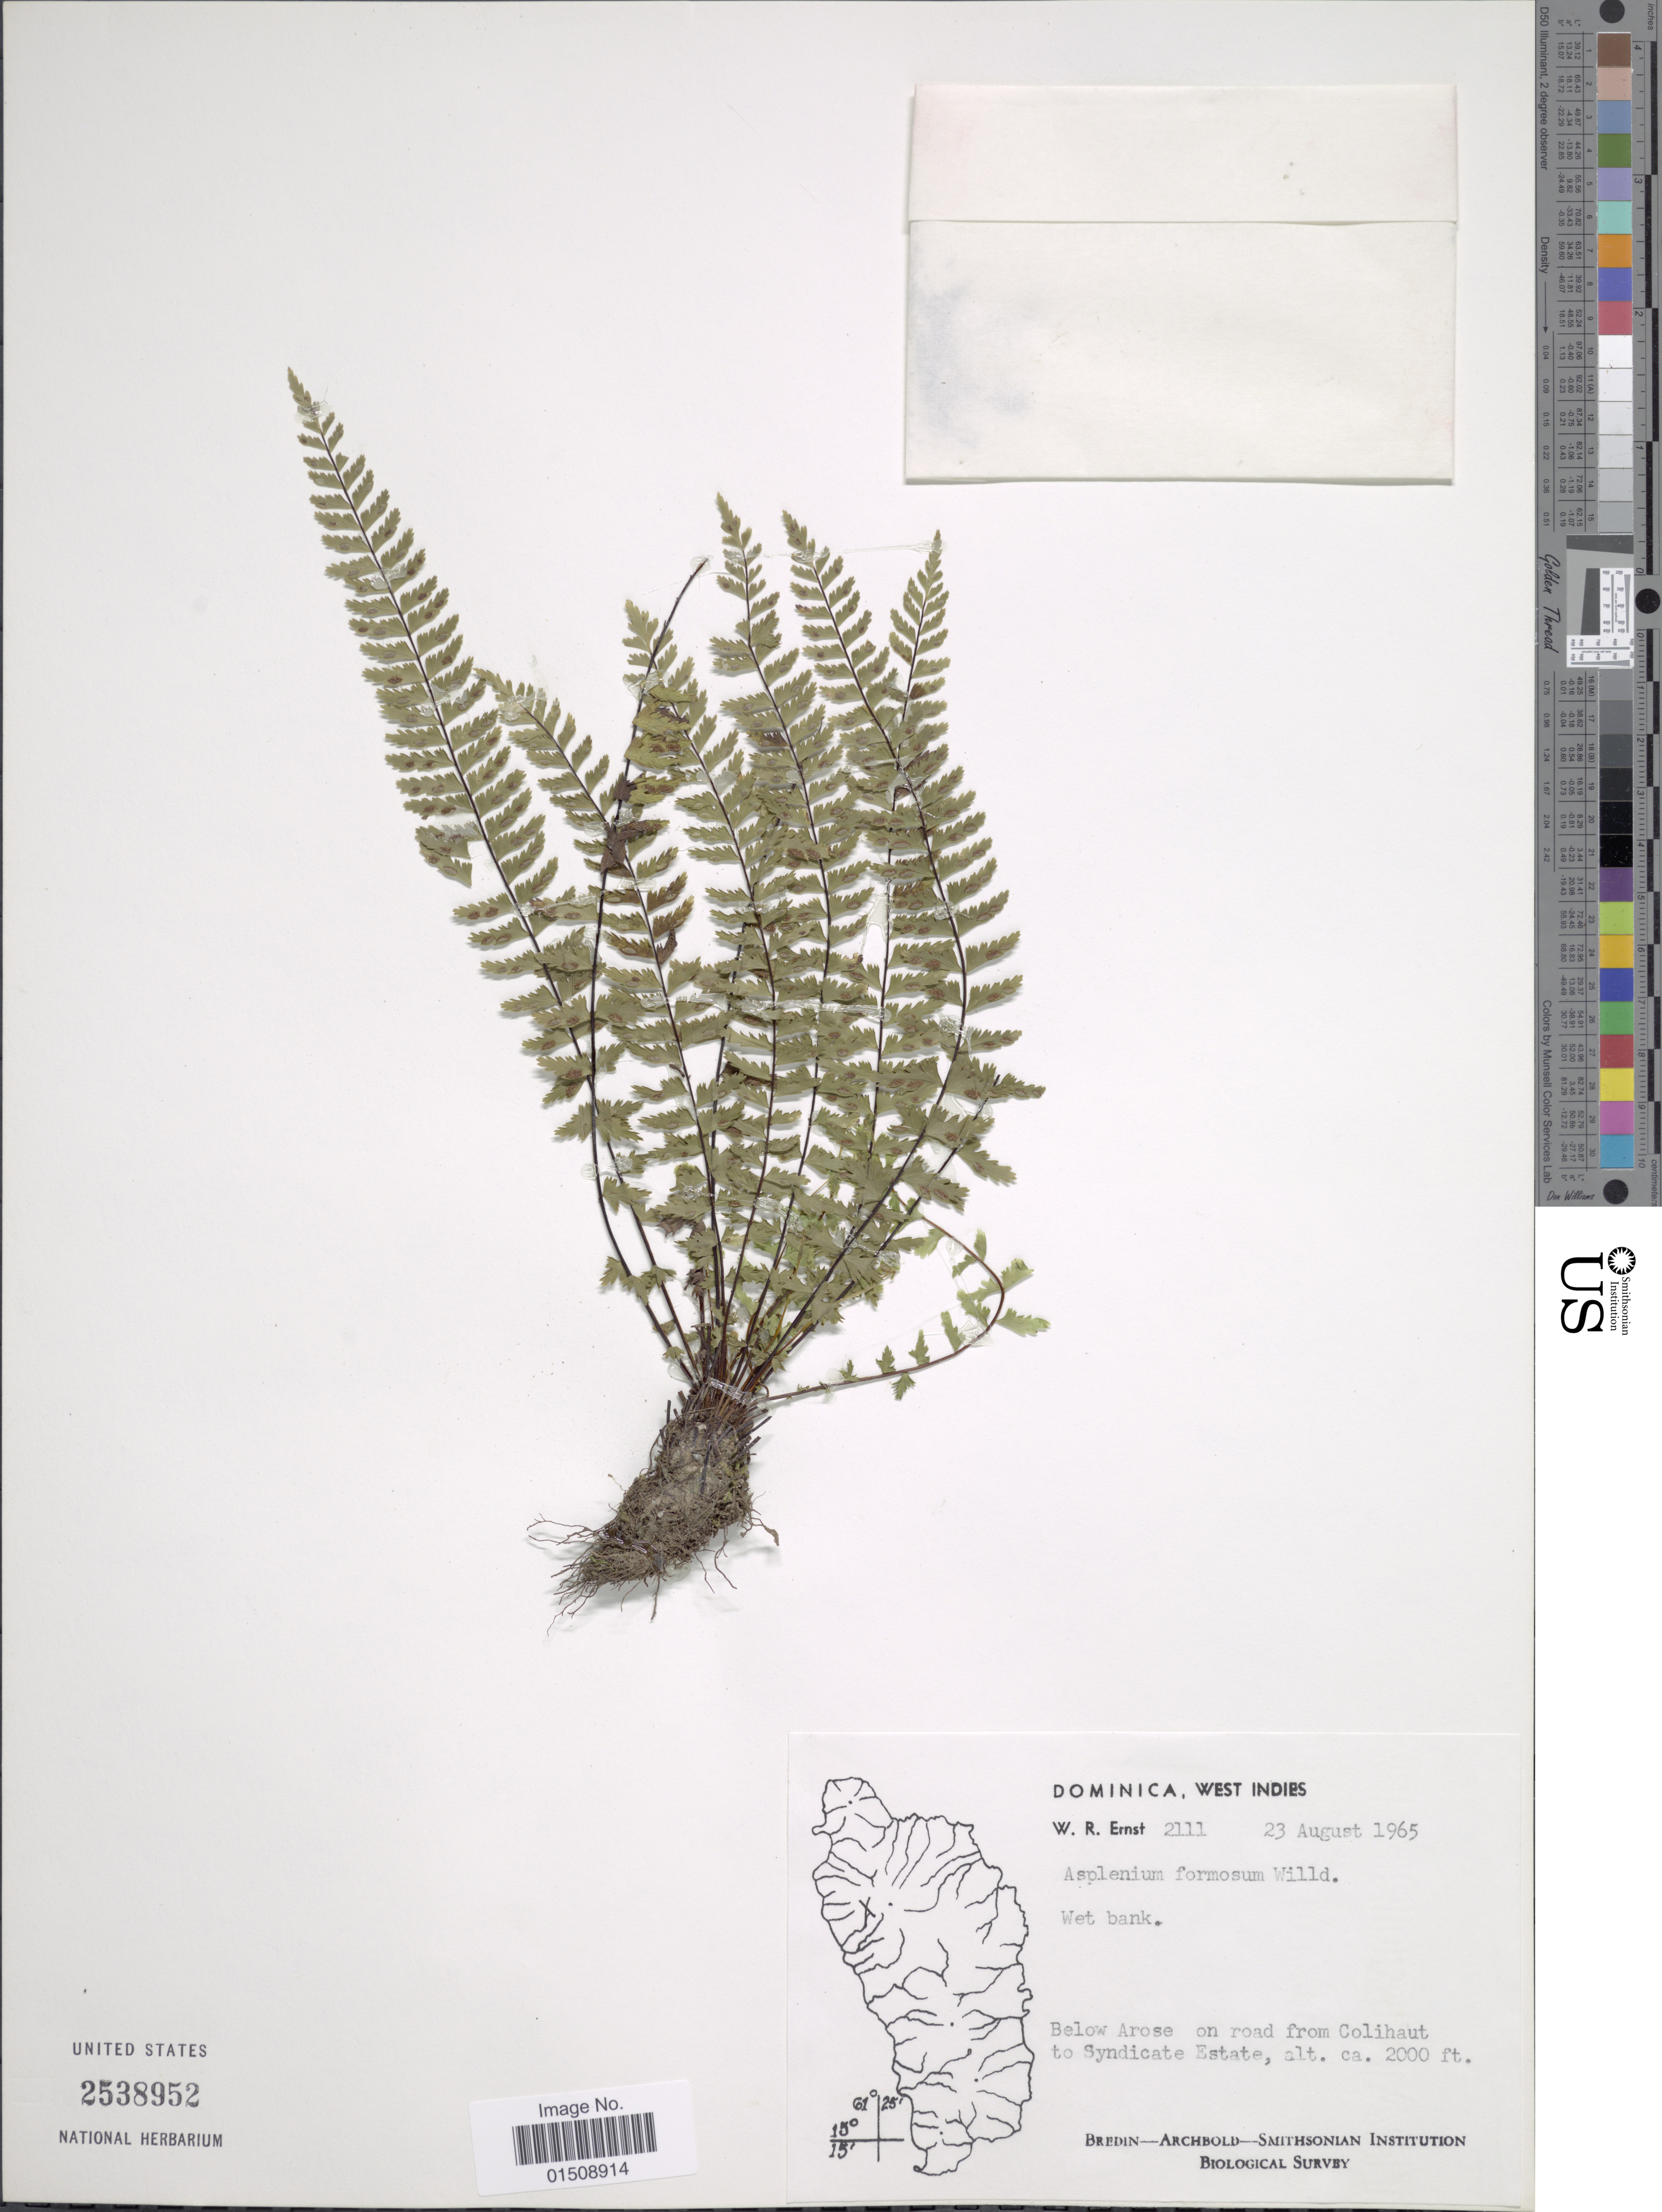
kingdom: Plantae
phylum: Tracheophyta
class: Polypodiopsida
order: Polypodiales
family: Aspleniaceae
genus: Asplenium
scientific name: Asplenium formosum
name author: Willd.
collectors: W. R. Ernst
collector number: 2111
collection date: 1965-08-23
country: Dominica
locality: Dominica, West Indies, Below arose on road from Colihaut to Syndicate Estate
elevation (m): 610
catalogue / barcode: US 2538952